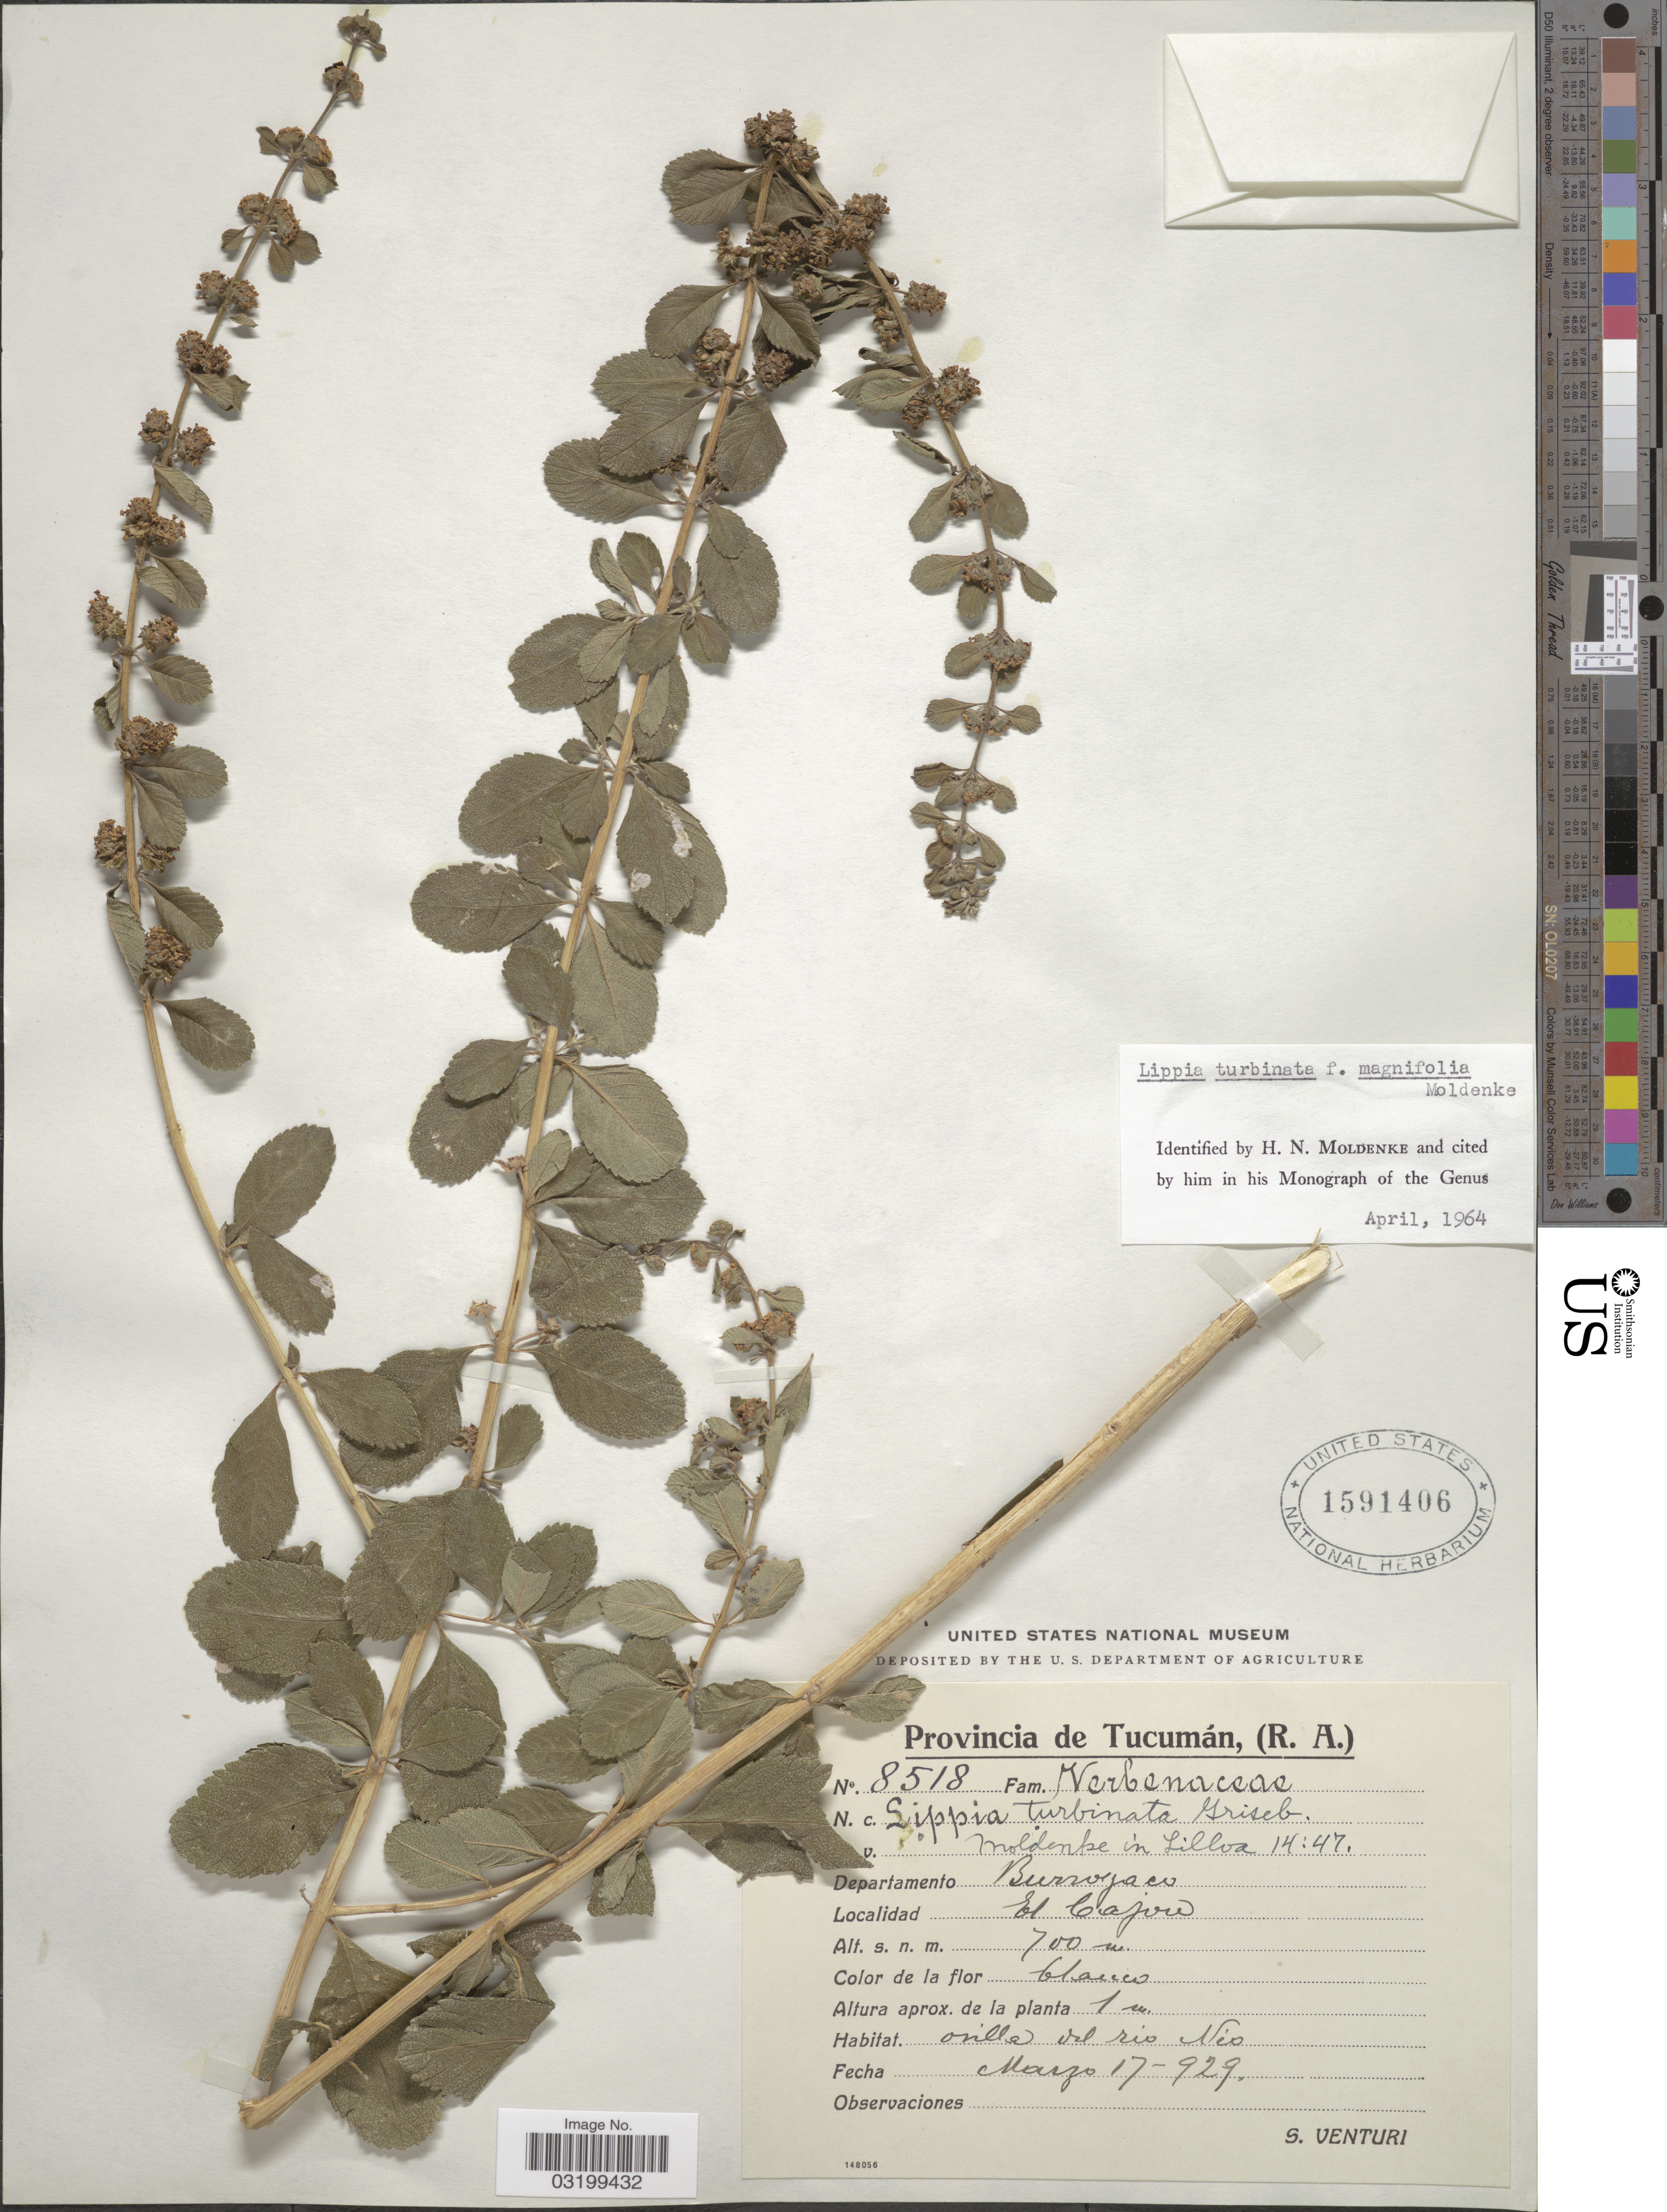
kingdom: Plantae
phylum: Tracheophyta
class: Magnoliopsida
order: Lamiales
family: Verbenaceae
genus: Lippia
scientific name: Lippia turbinata f. magnifolia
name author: Moldenke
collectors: S. Venturi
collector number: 8518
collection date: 1929-03-17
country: Argentina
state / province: Tucuman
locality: Departamento Burroyaco. El Cajon.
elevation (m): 700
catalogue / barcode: US 1591406